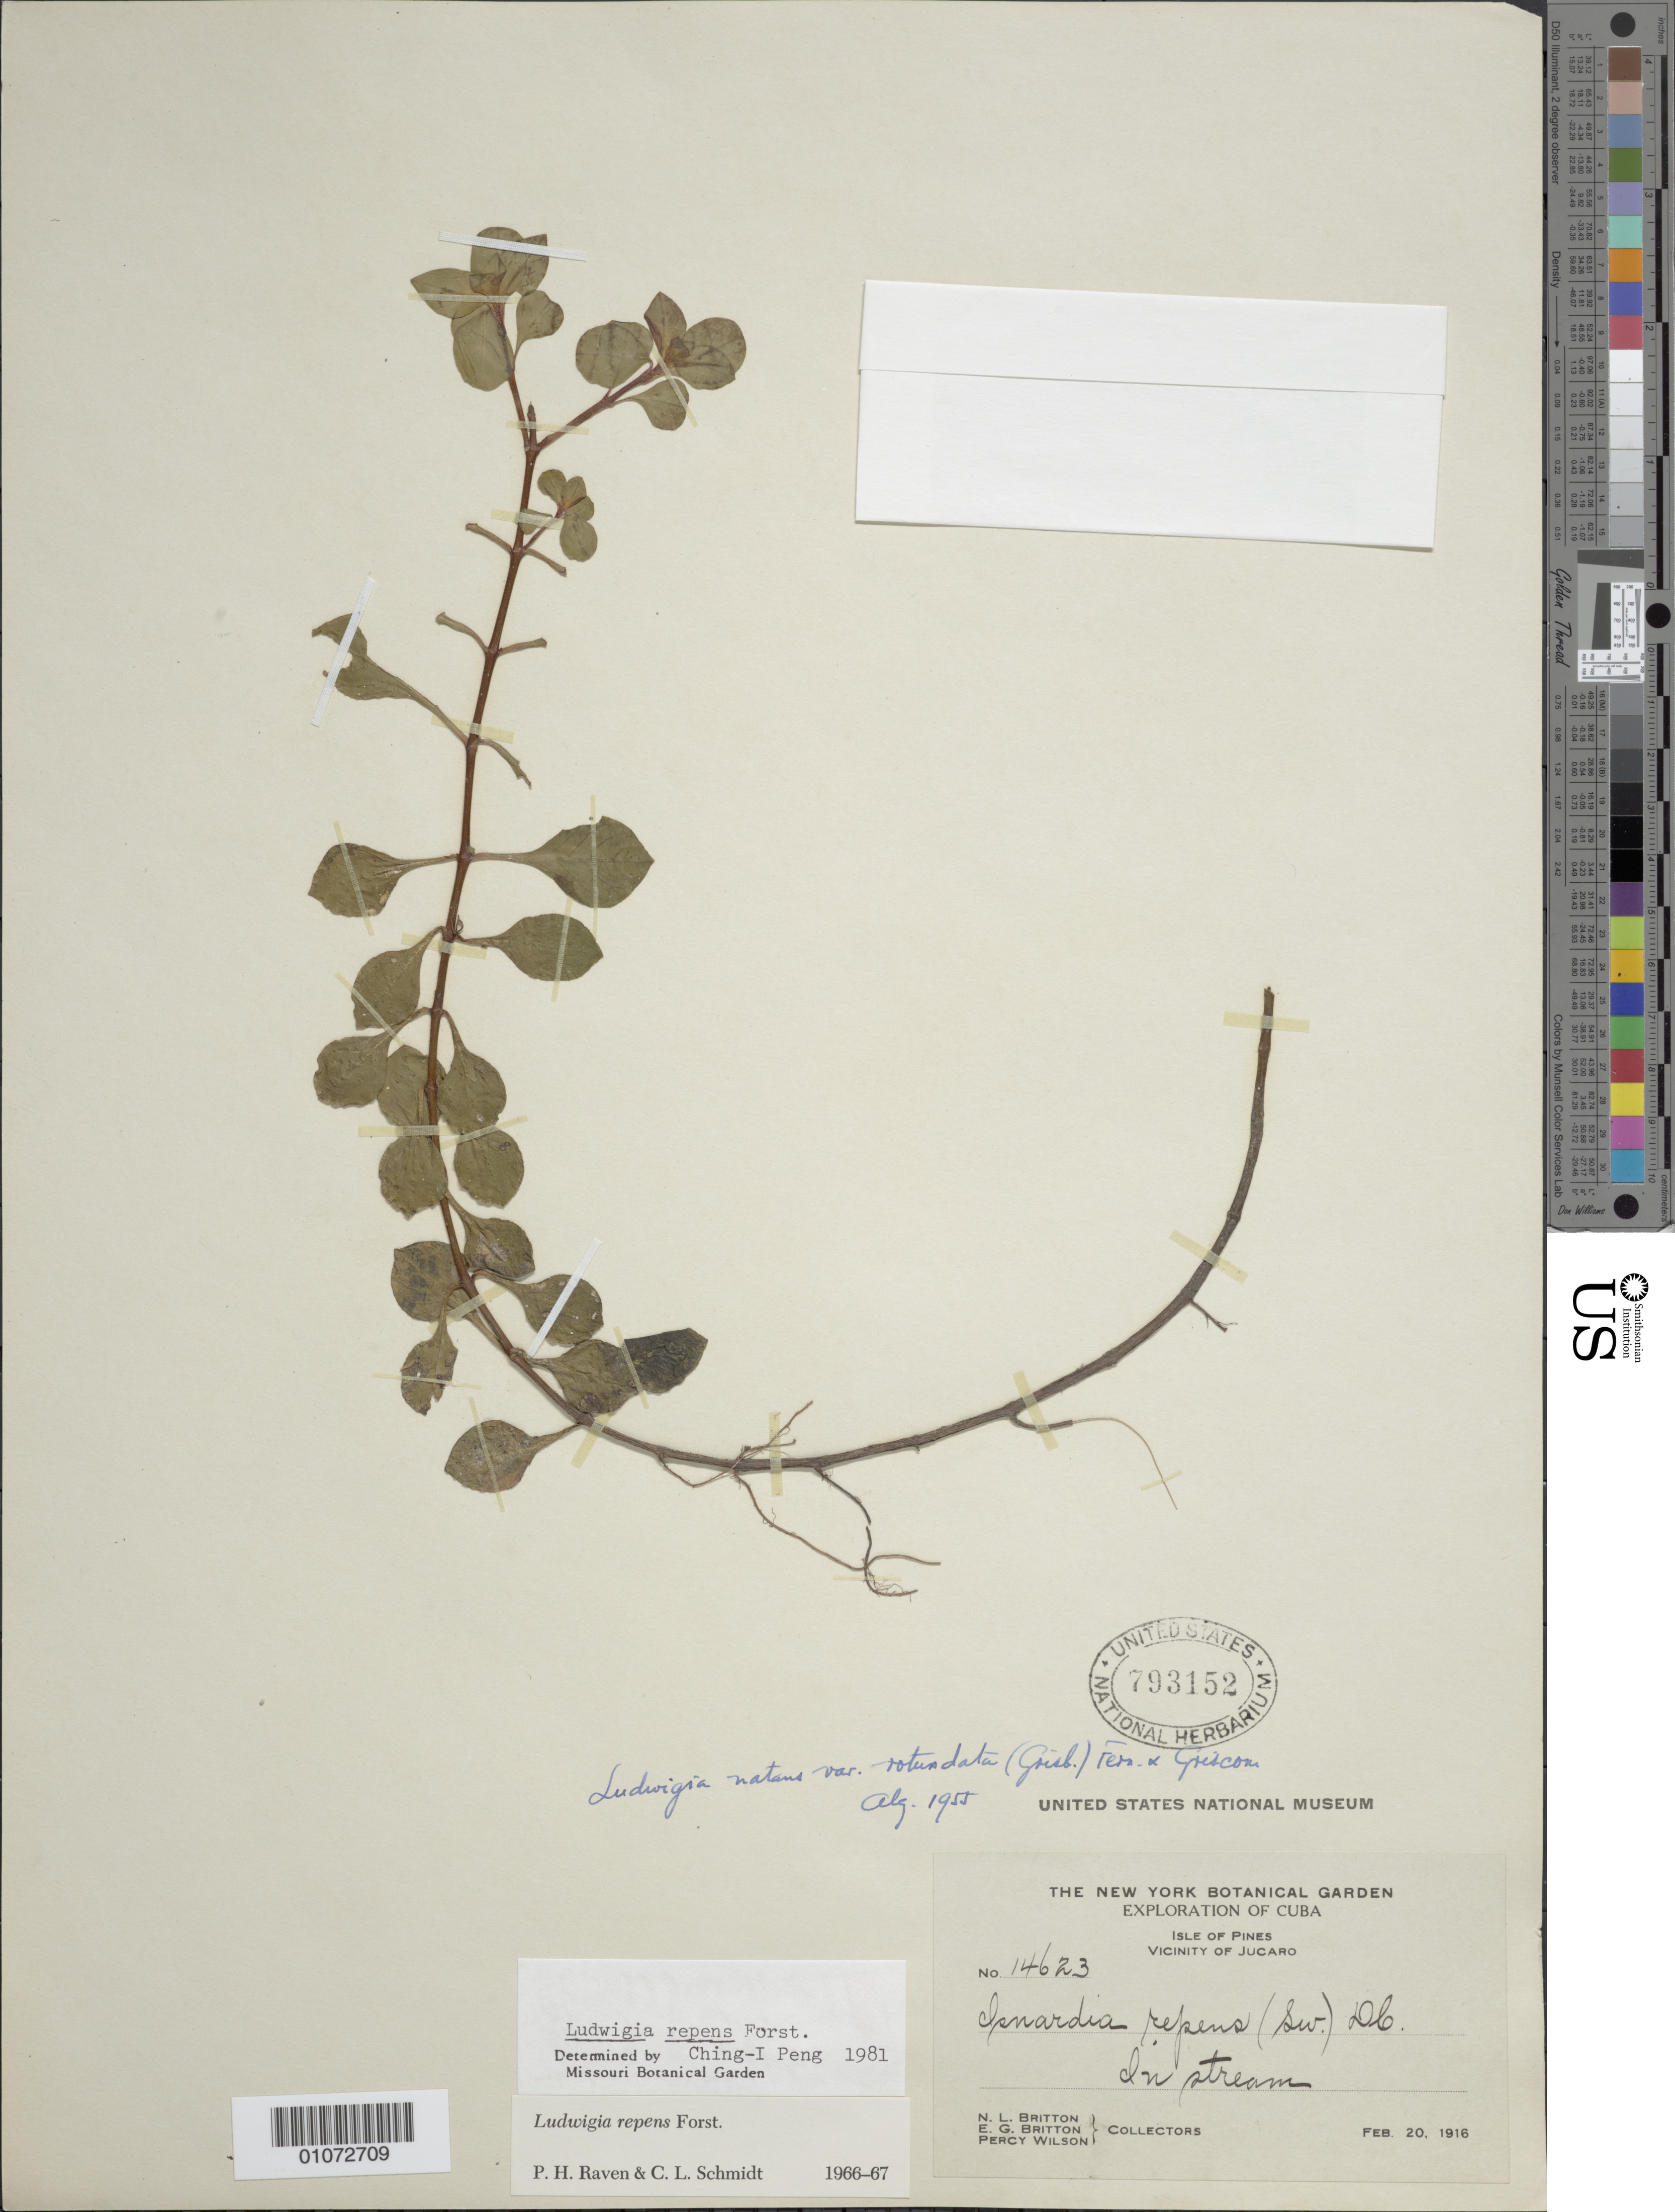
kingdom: Plantae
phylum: Tracheophyta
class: Magnoliopsida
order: Myrtales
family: Onagraceae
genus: Ludwigia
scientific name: Ludwigia repens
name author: J.R. Forst.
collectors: N. Britton, E. G. Britton & P. Wilson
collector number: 14623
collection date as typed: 20 Feb 1913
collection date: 1913-02-20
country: Cuba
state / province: Isla de La Juventud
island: Isla de la Juventud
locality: Vicinity of Jucaro, in stream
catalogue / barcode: US 793152